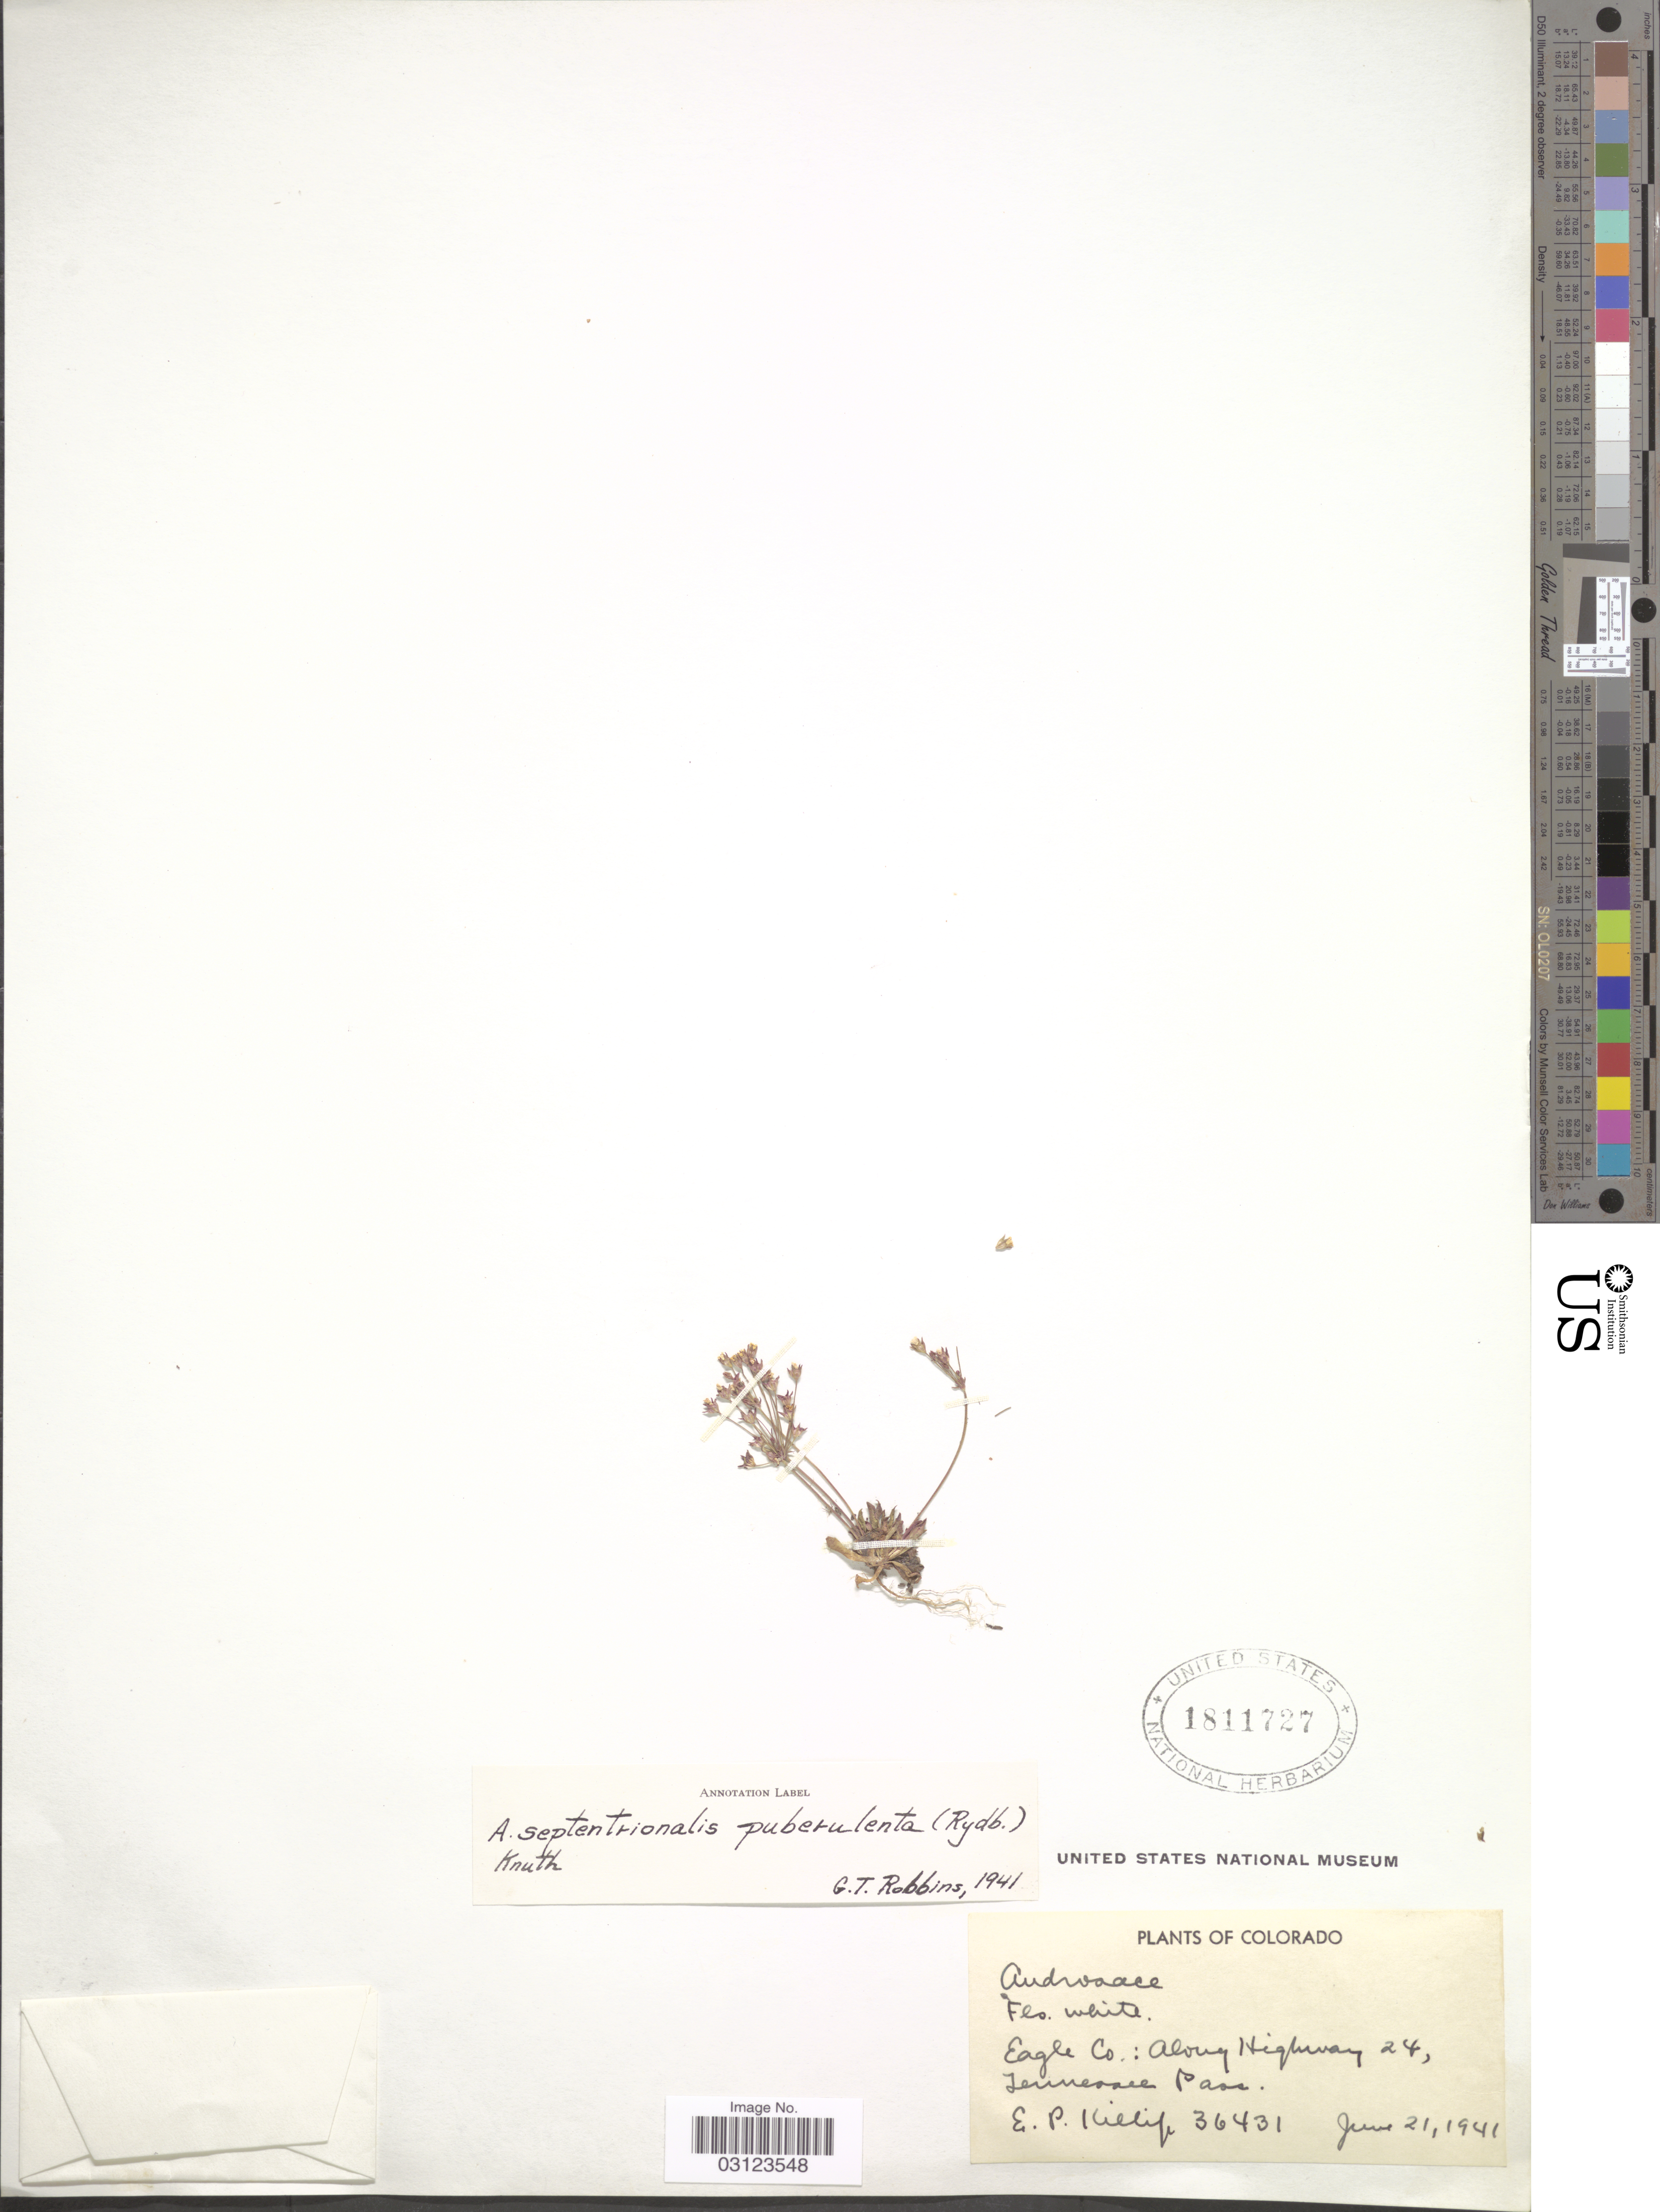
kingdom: Plantae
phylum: Tracheophyta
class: Magnoliopsida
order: Ericales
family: Primulaceae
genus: Androsace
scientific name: Androsace septentrionalis var. puberulenta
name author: (Rydb.) R. Knuth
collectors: E. P. Killip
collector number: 36431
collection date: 1941-06-21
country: United States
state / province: Colorado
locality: Eagle Co.: along Highway 24, Tennessee Pass.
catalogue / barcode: US 1811727